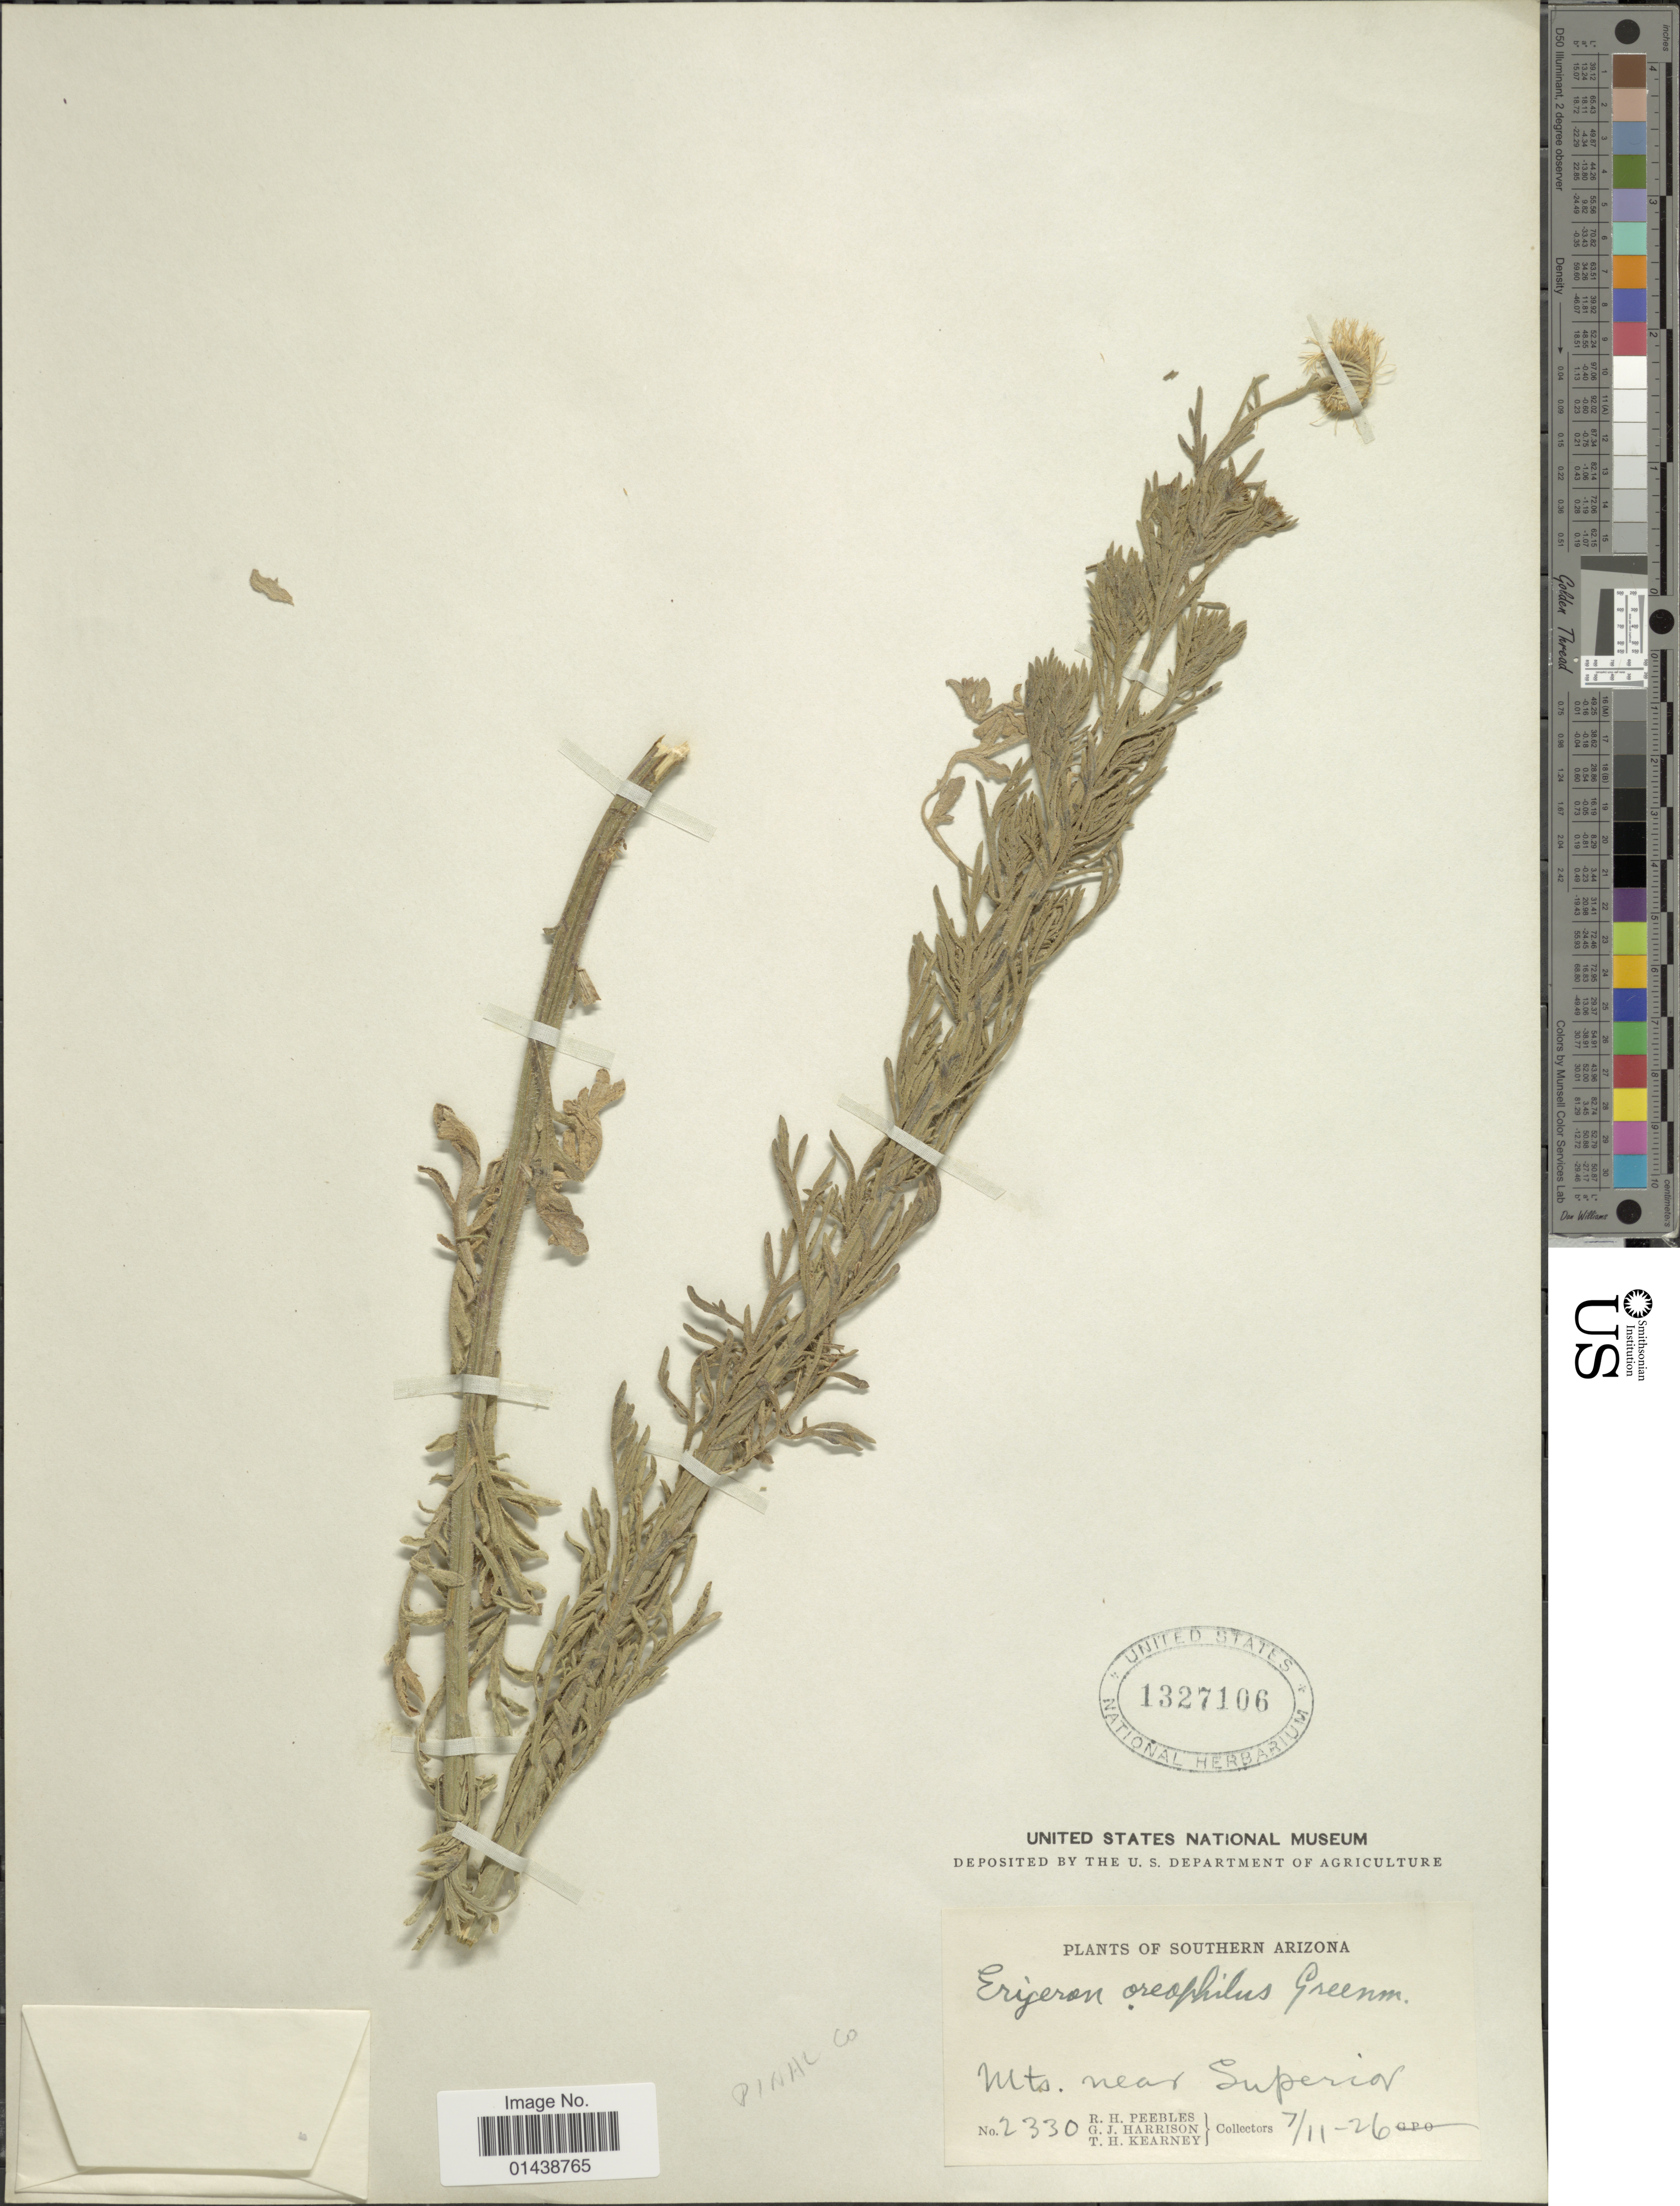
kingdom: Plantae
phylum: Tracheophyta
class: Magnoliopsida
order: Asterales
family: Asteraceae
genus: Erigeron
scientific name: Erigeron oreophilus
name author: Greenm.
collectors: R. H. Peebles, G. J. Harrison & T. H. Kearney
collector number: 2330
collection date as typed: Transcribed d/m/y: 11/7/26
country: United States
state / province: Arizona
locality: Southern Arizona. Mts. near Superior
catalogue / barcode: US 1327106